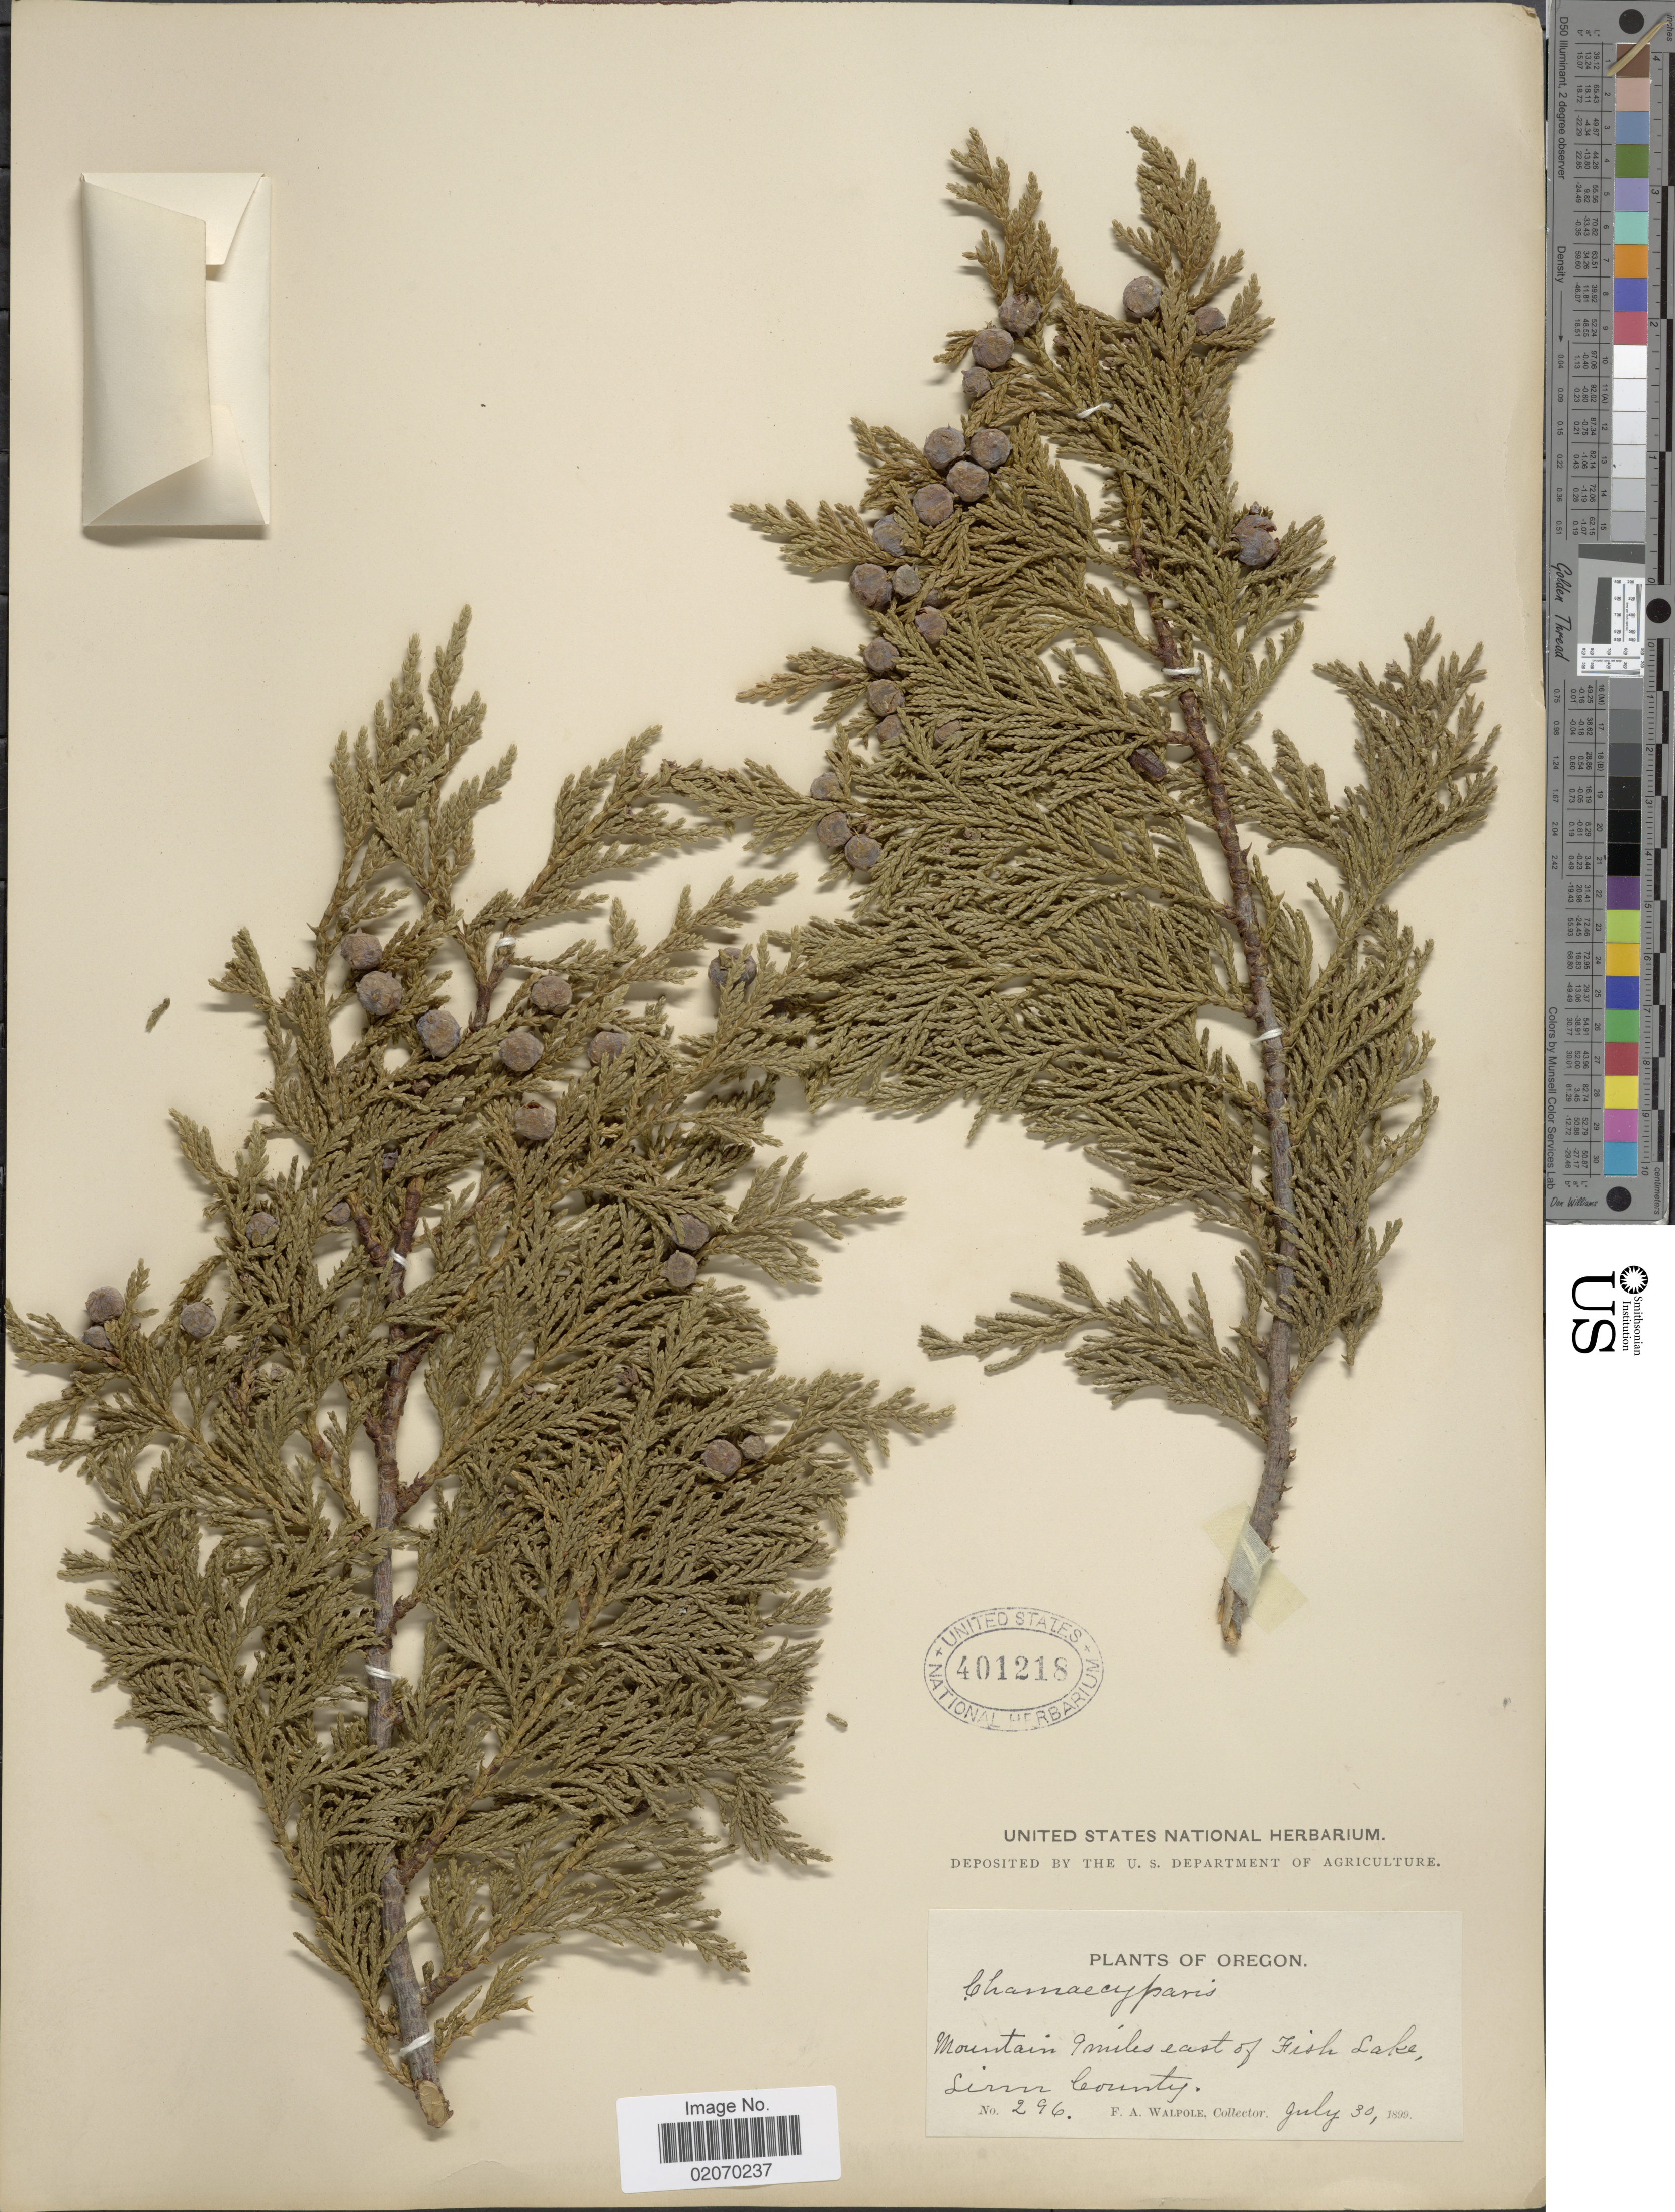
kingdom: Plantae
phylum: Tracheophyta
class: Pinopsida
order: Pinales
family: Cupressaceae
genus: Chamaecyparis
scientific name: Chamaecyparis nootkatensis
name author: (D. Don) Spach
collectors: F. Walpole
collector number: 296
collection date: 1899-07-30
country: United States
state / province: Oregon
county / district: Linn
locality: Mountain 9 miles east of Fish Lake, Linn County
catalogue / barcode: US 401218